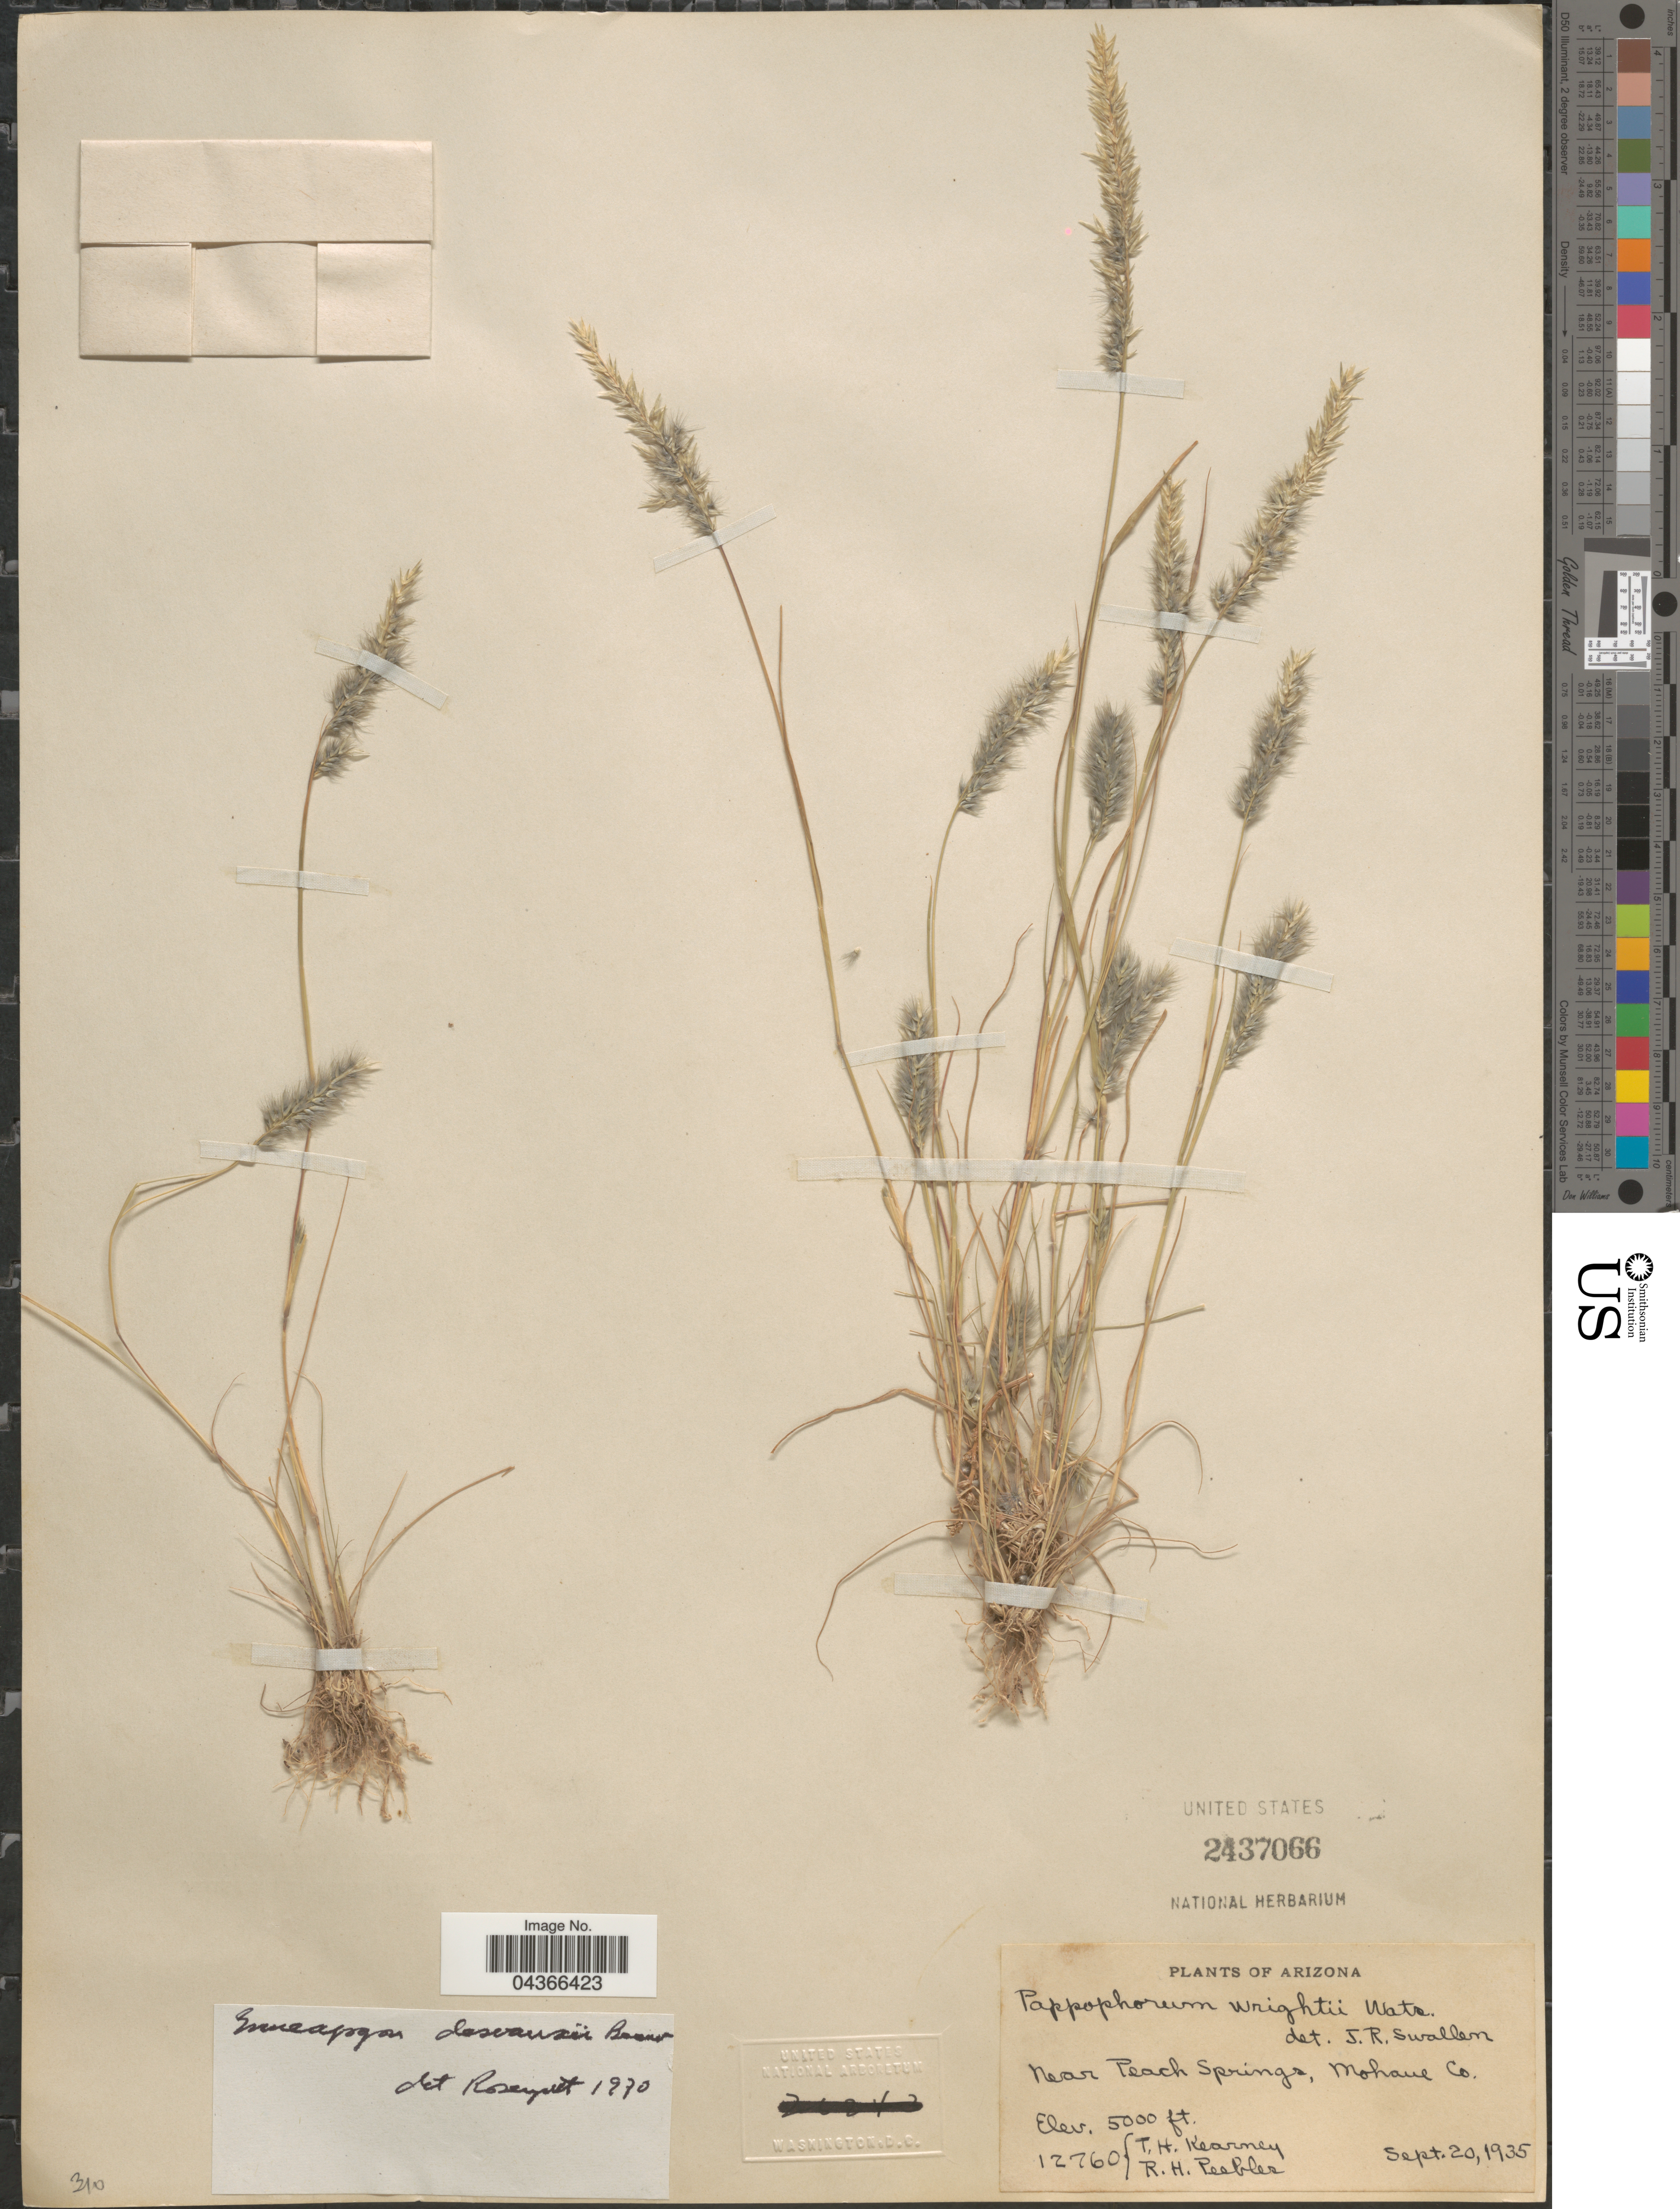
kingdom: Plantae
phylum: Tracheophyta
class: Liliopsida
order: Poales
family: Poaceae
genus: Enneapogon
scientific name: Enneapogon desvauxii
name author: P. Beauv.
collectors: T. H. Kearney & R. H. Peebles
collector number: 12760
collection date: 1935-09-20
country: United States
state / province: Arizona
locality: Near Peach Springs, Mohave Co.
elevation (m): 1524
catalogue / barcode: US 2437066